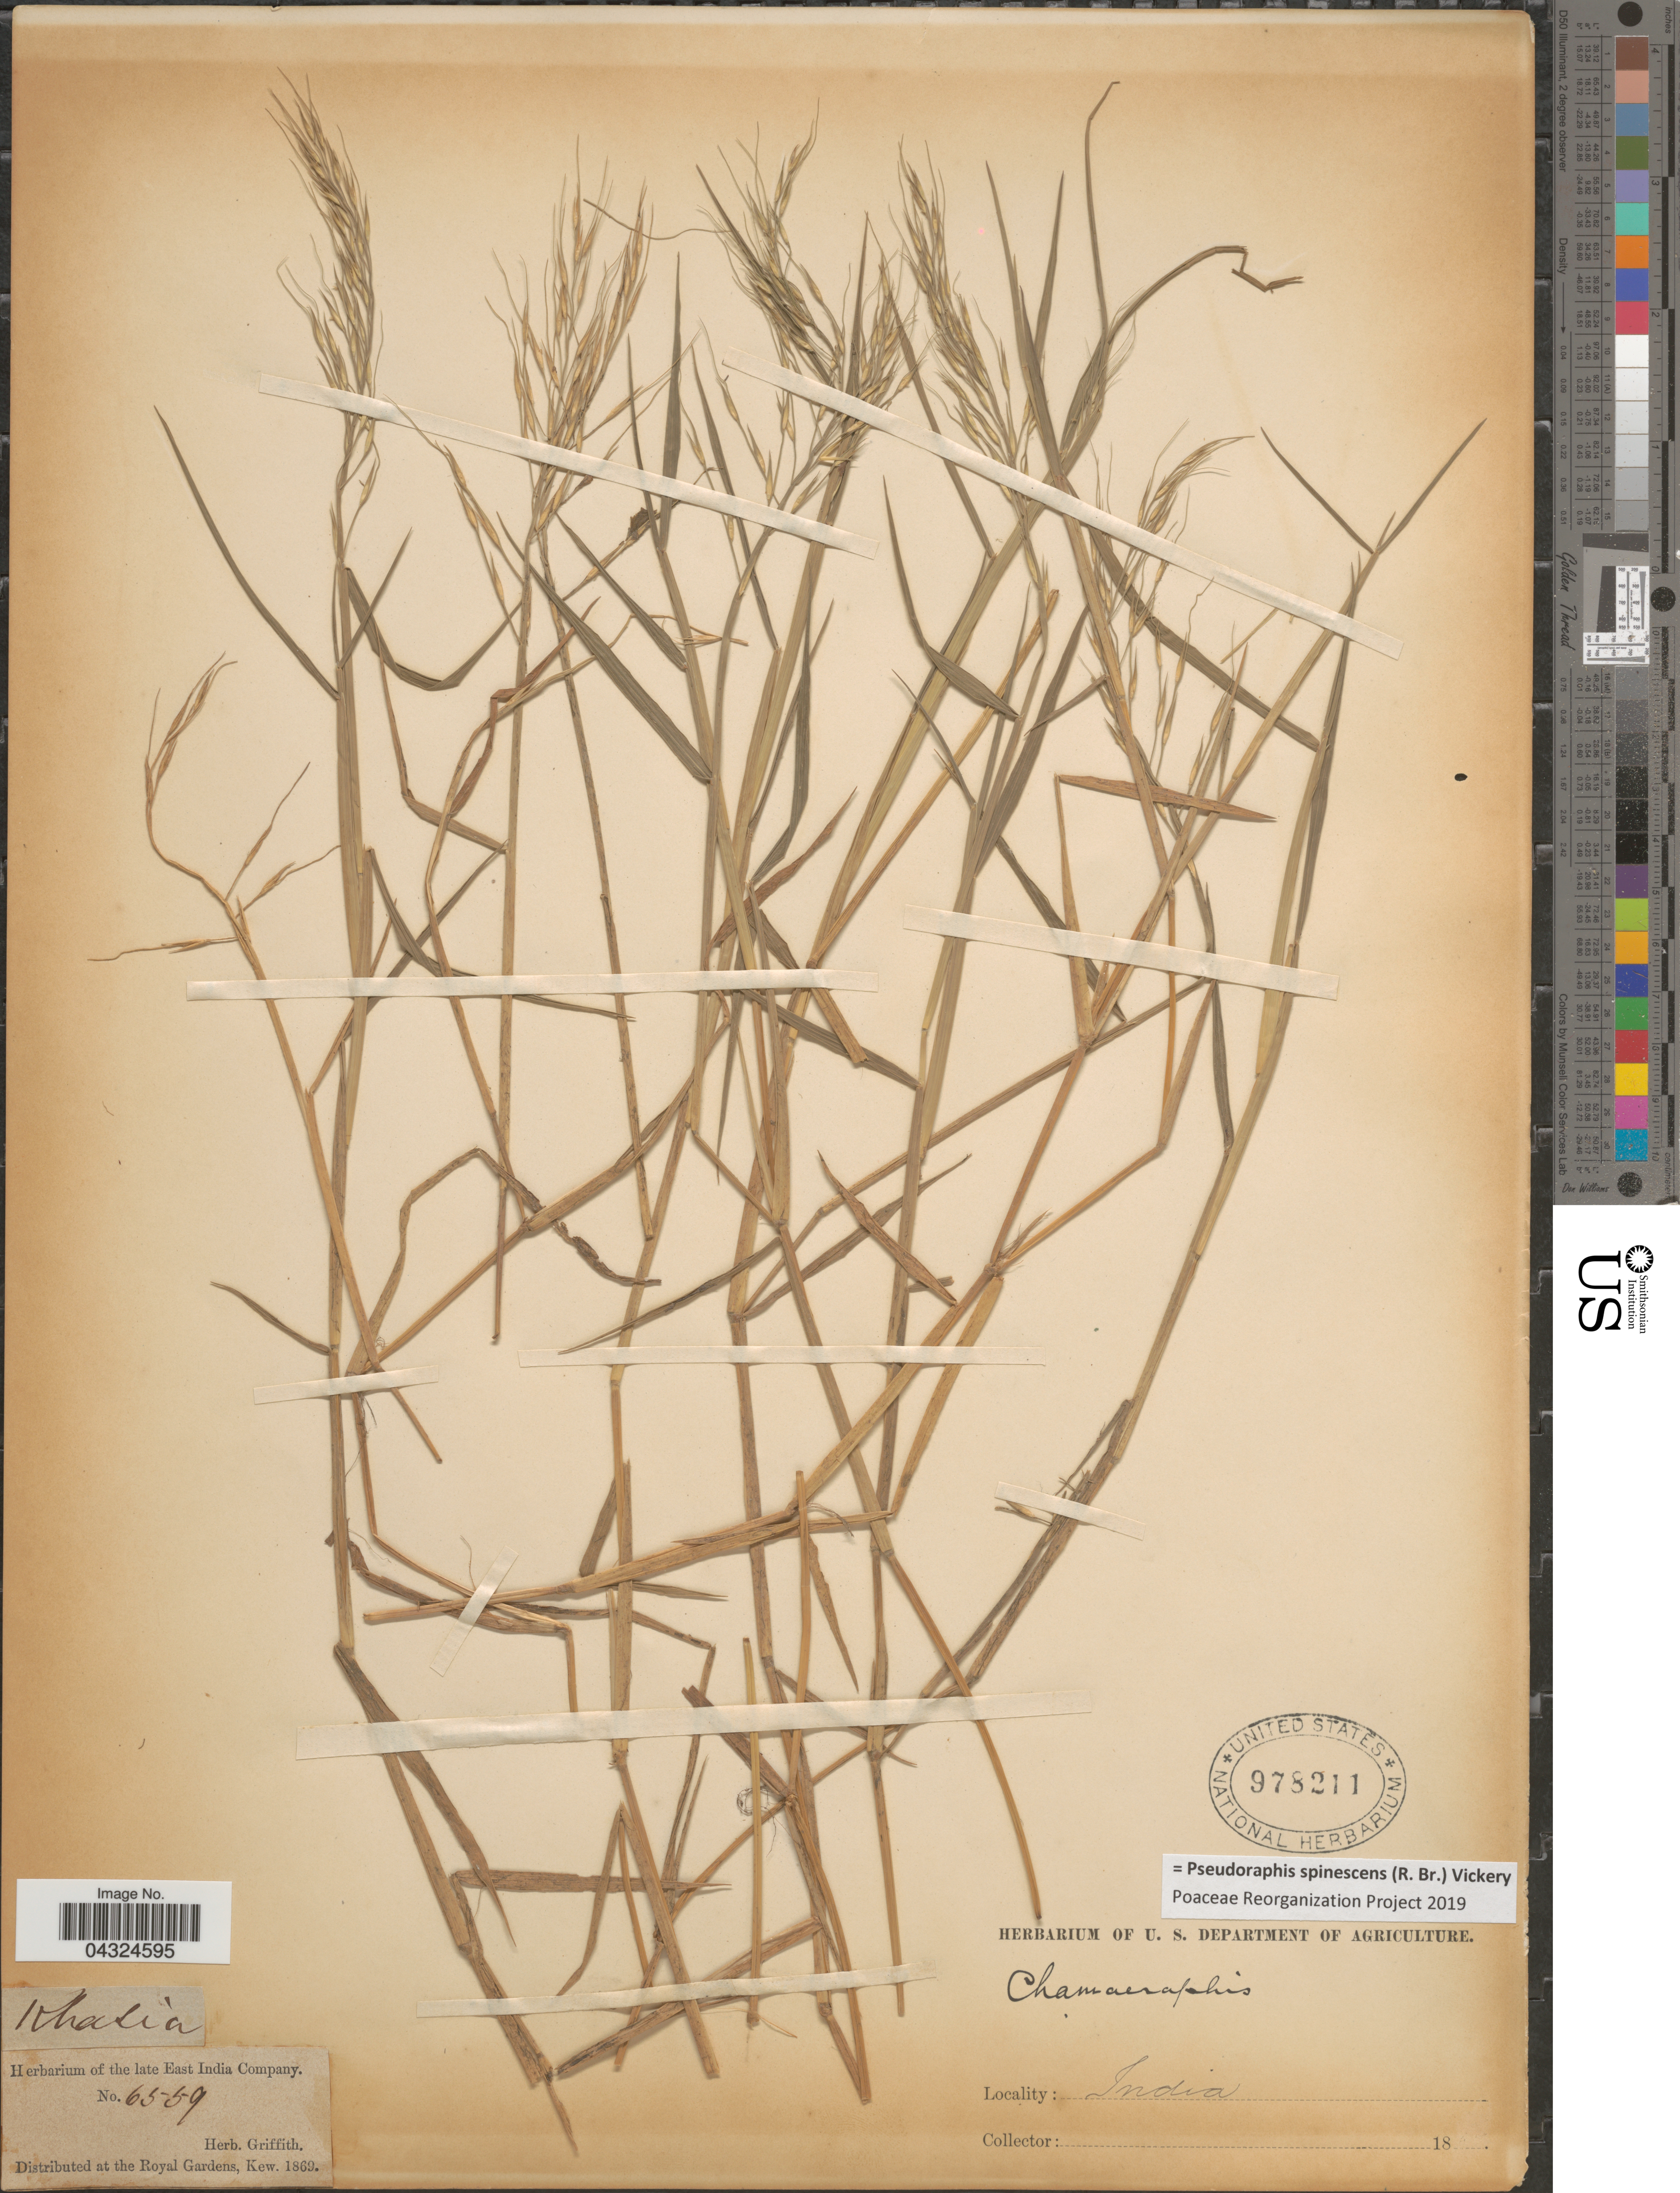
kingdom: Plantae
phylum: Tracheophyta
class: Liliopsida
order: Poales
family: Poaceae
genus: Pseudoraphis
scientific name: Pseudoraphis spinescens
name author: (R. Br.) Vickery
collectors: ex herb. Griffith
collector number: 6559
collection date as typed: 18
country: India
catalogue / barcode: US 978211